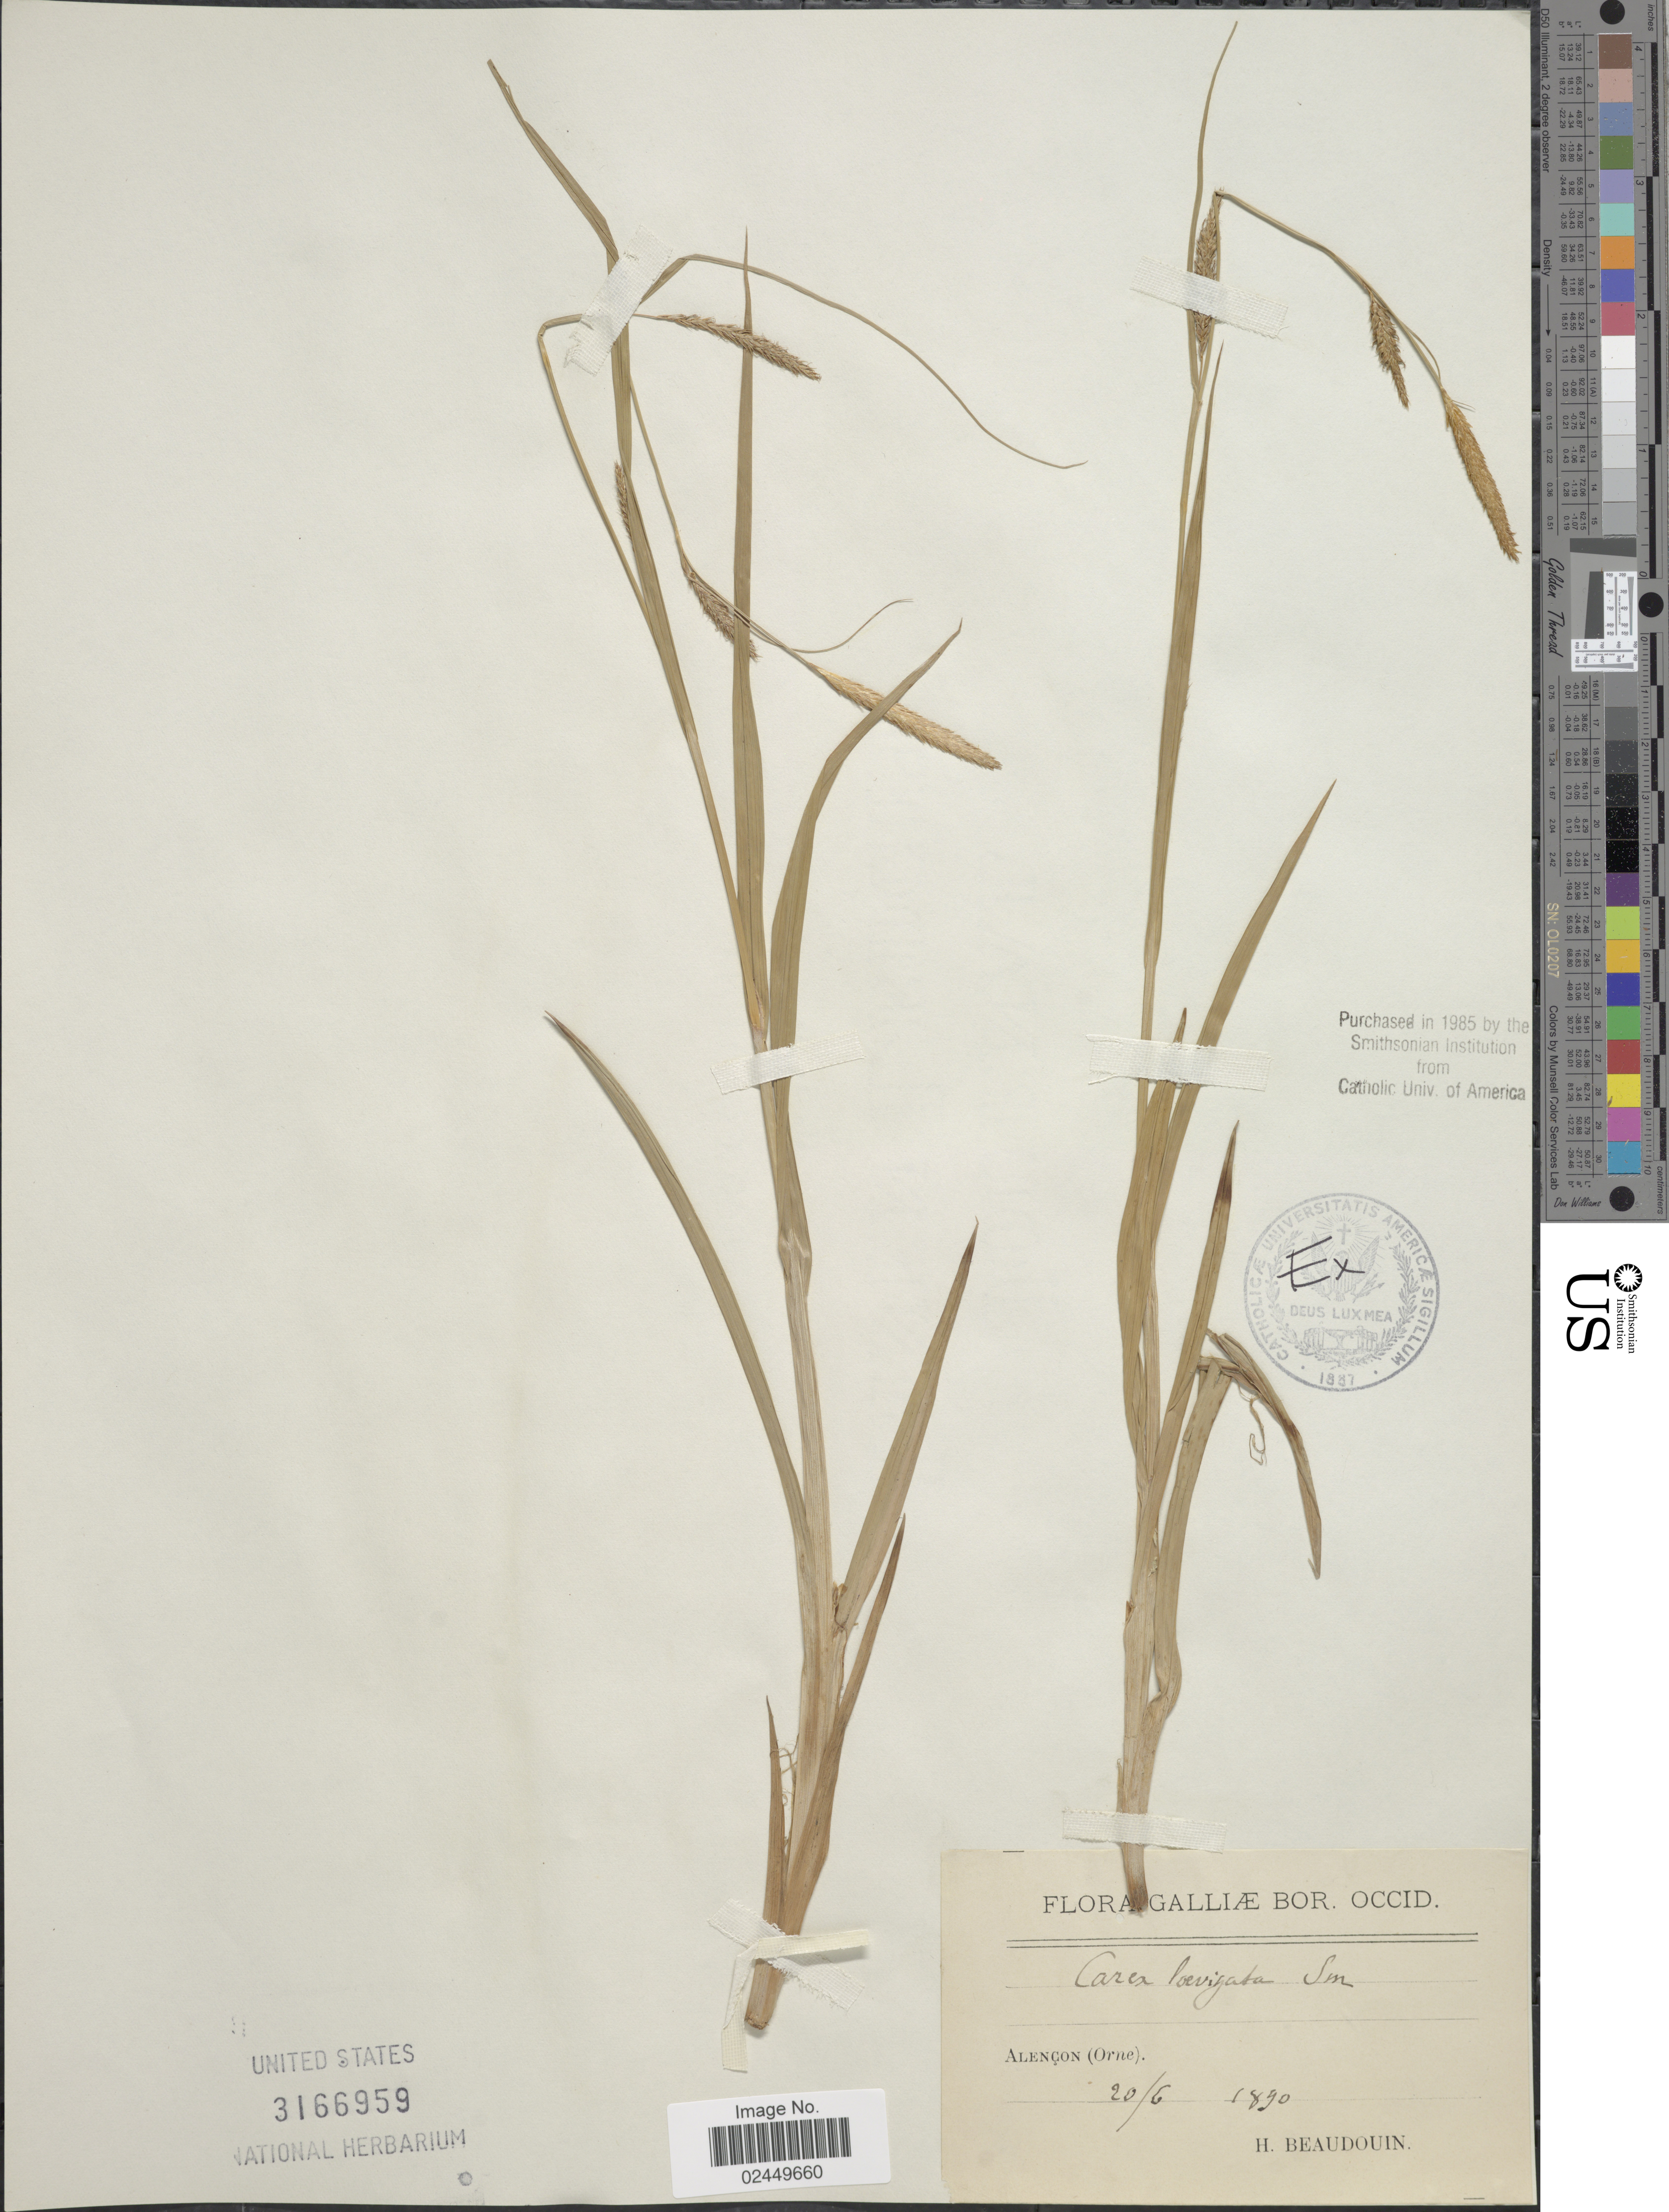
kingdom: Plantae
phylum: Tracheophyta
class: Liliopsida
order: Poales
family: Cyperaceae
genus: Carex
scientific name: Carex helodes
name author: Link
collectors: Beaudouin, H.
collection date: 1890-06-20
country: France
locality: Galliae Bor. Occid. Alengon (Orne)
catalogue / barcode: US 3166959